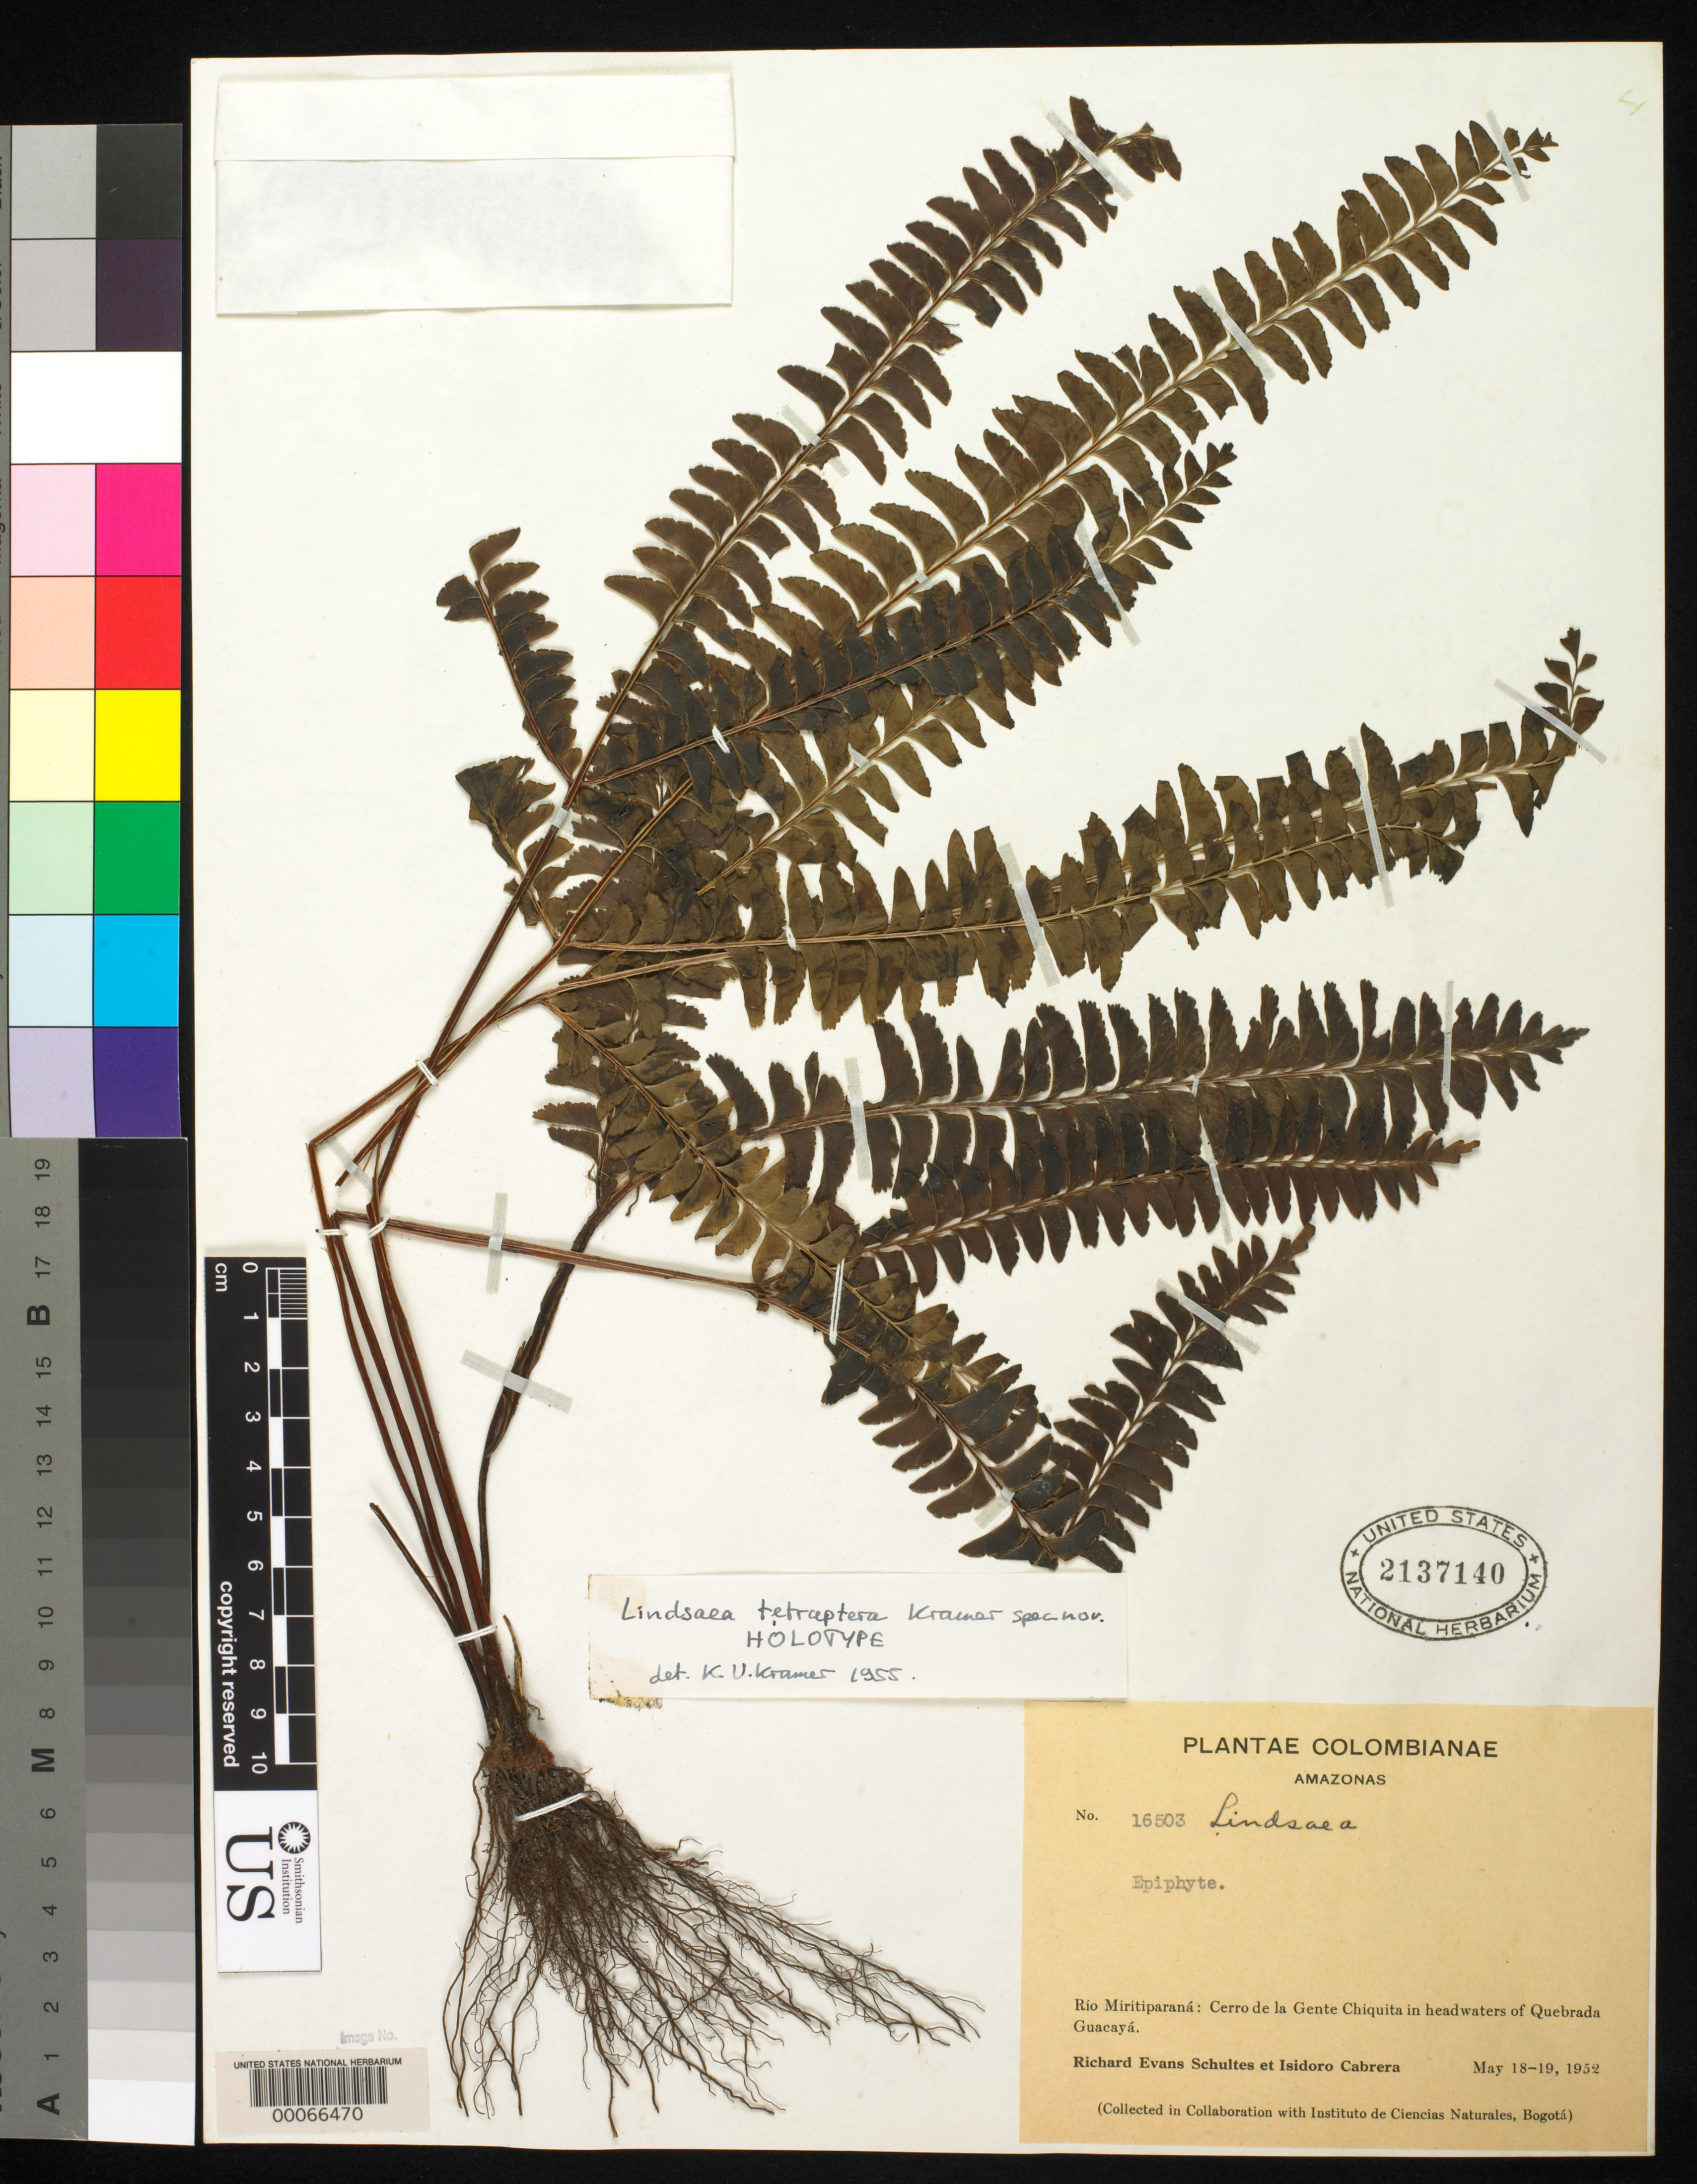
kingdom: Plantae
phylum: Tracheophyta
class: Polypodiopsida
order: Polypodiales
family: Lindsaeaceae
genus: Lindsaea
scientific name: Lindsaea tetraptera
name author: K.U. Kramer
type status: Holotype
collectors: R. E. Schultes & I. Cabrera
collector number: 16503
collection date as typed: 18 May 1952 to 19 May 1952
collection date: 1952-05-18/1952-05-19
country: Colombia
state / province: Amazônas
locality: Rio Miritiparana, Cerro de La Gente Chiquita in headwaters of Quebrada Guacaya.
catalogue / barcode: US 2137140